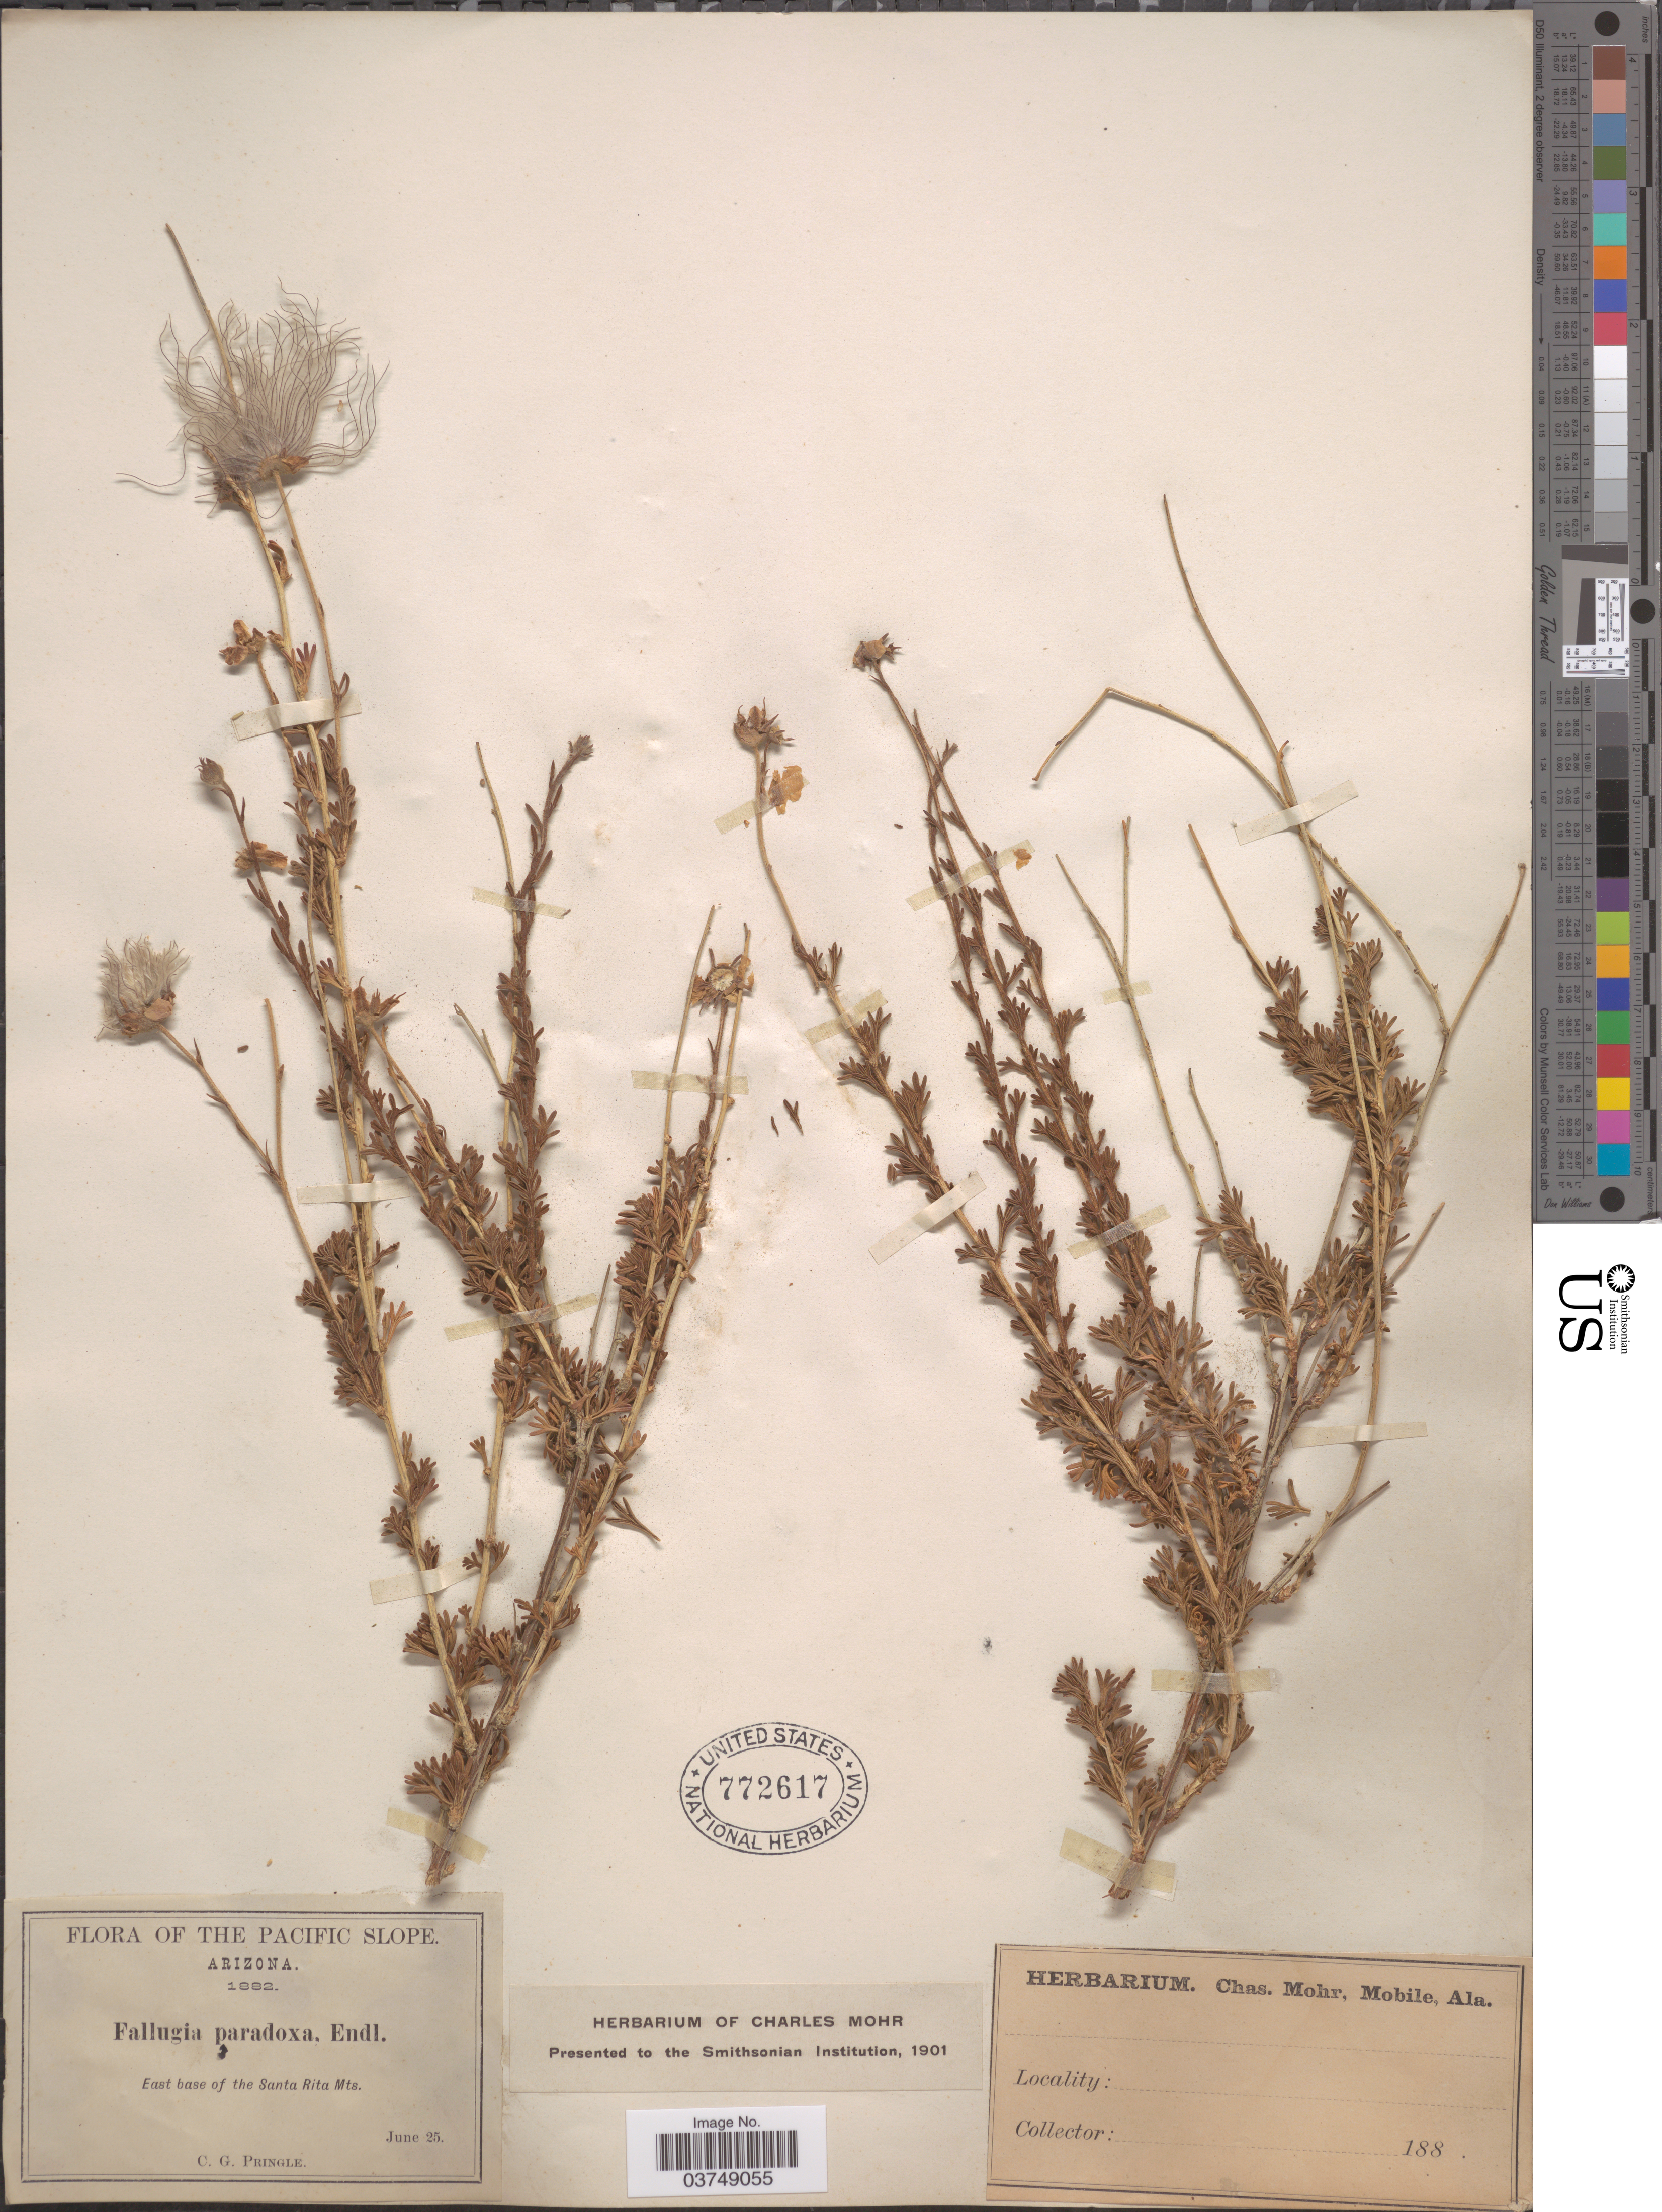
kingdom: Plantae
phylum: Tracheophyta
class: Magnoliopsida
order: Rosales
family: Rosaceae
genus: Fallugia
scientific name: Fallugia acuminata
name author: (Wooton) Rydb.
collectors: C. G. Pringle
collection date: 1882-06-25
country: United States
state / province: Arizona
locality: The Pacific Slope. East base of the Santa Rita Mts.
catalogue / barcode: US 772617